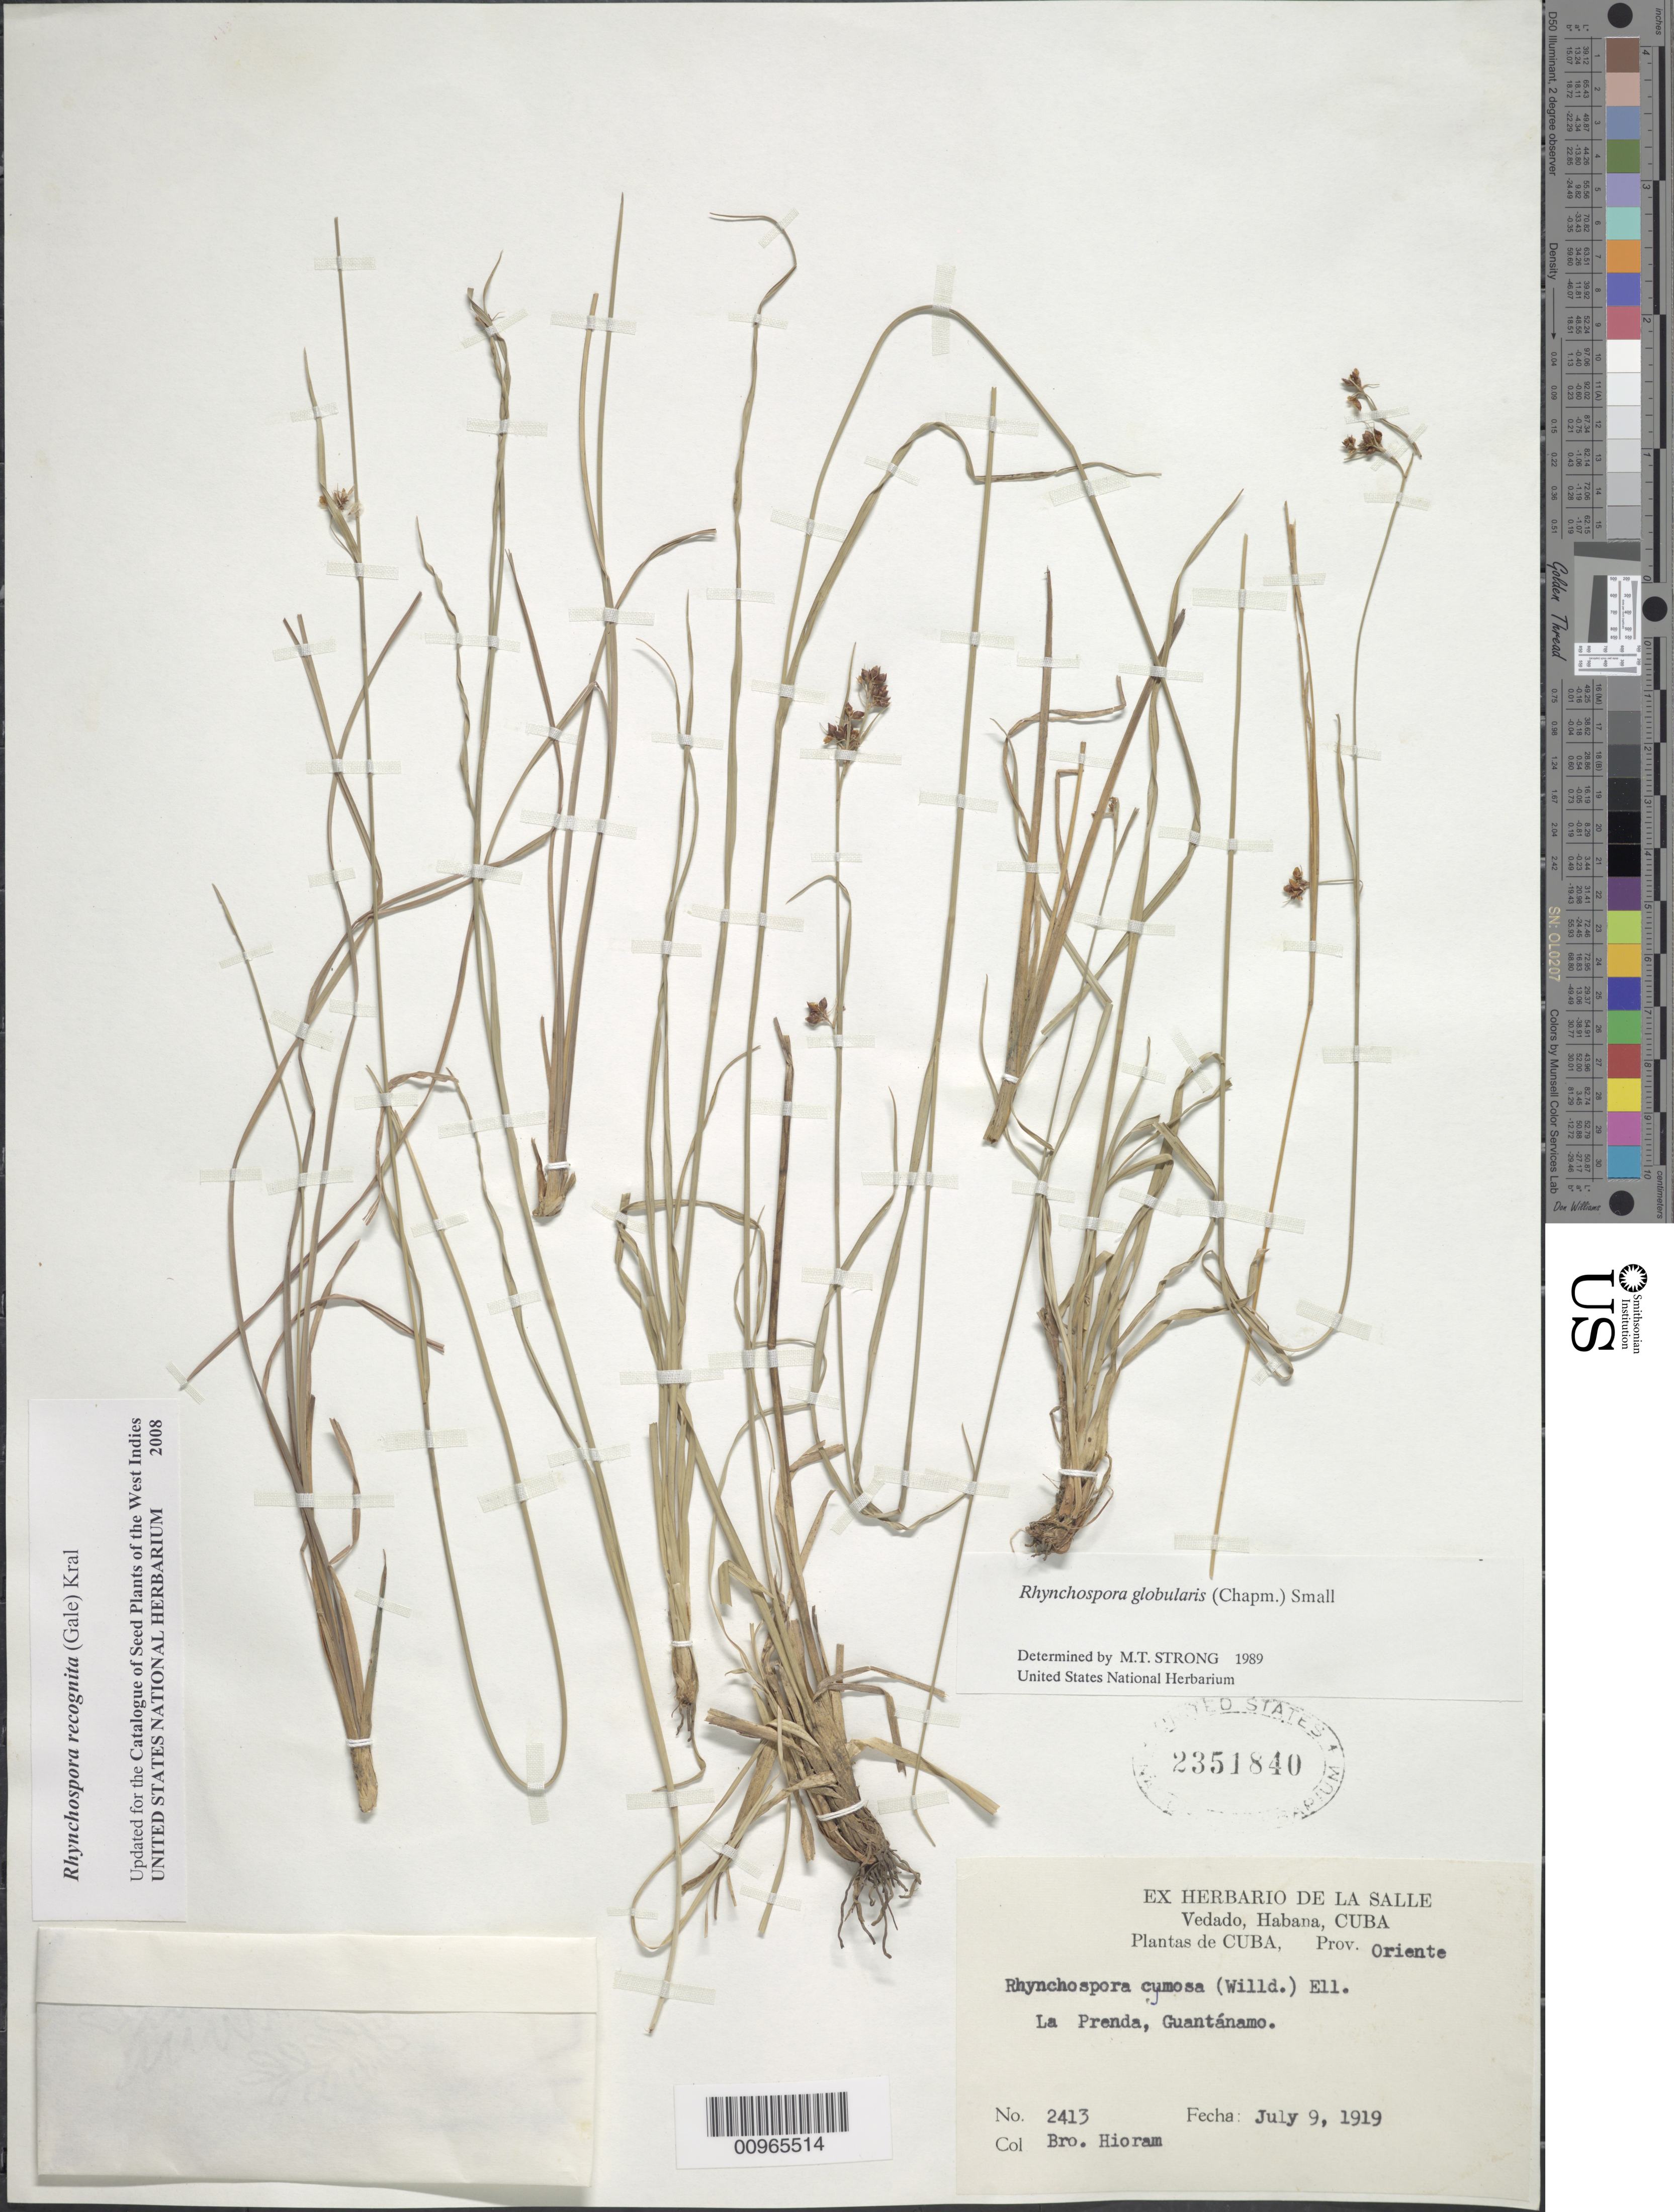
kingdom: Plantae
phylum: Tracheophyta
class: Liliopsida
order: Poales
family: Cyperaceae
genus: Rhynchospora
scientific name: Rhynchospora recognita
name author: (Gale) Kral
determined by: Strong, M. T., (US), Smithsonian Institution - National Museum of Natural History (UNITED STATES)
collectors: Bro. Hioram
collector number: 2413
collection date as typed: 09 Jul 1919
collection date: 1919-07-09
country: Cuba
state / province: Guantanamo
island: Cuba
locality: La Prenda, Guantánamo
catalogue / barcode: US 2351840